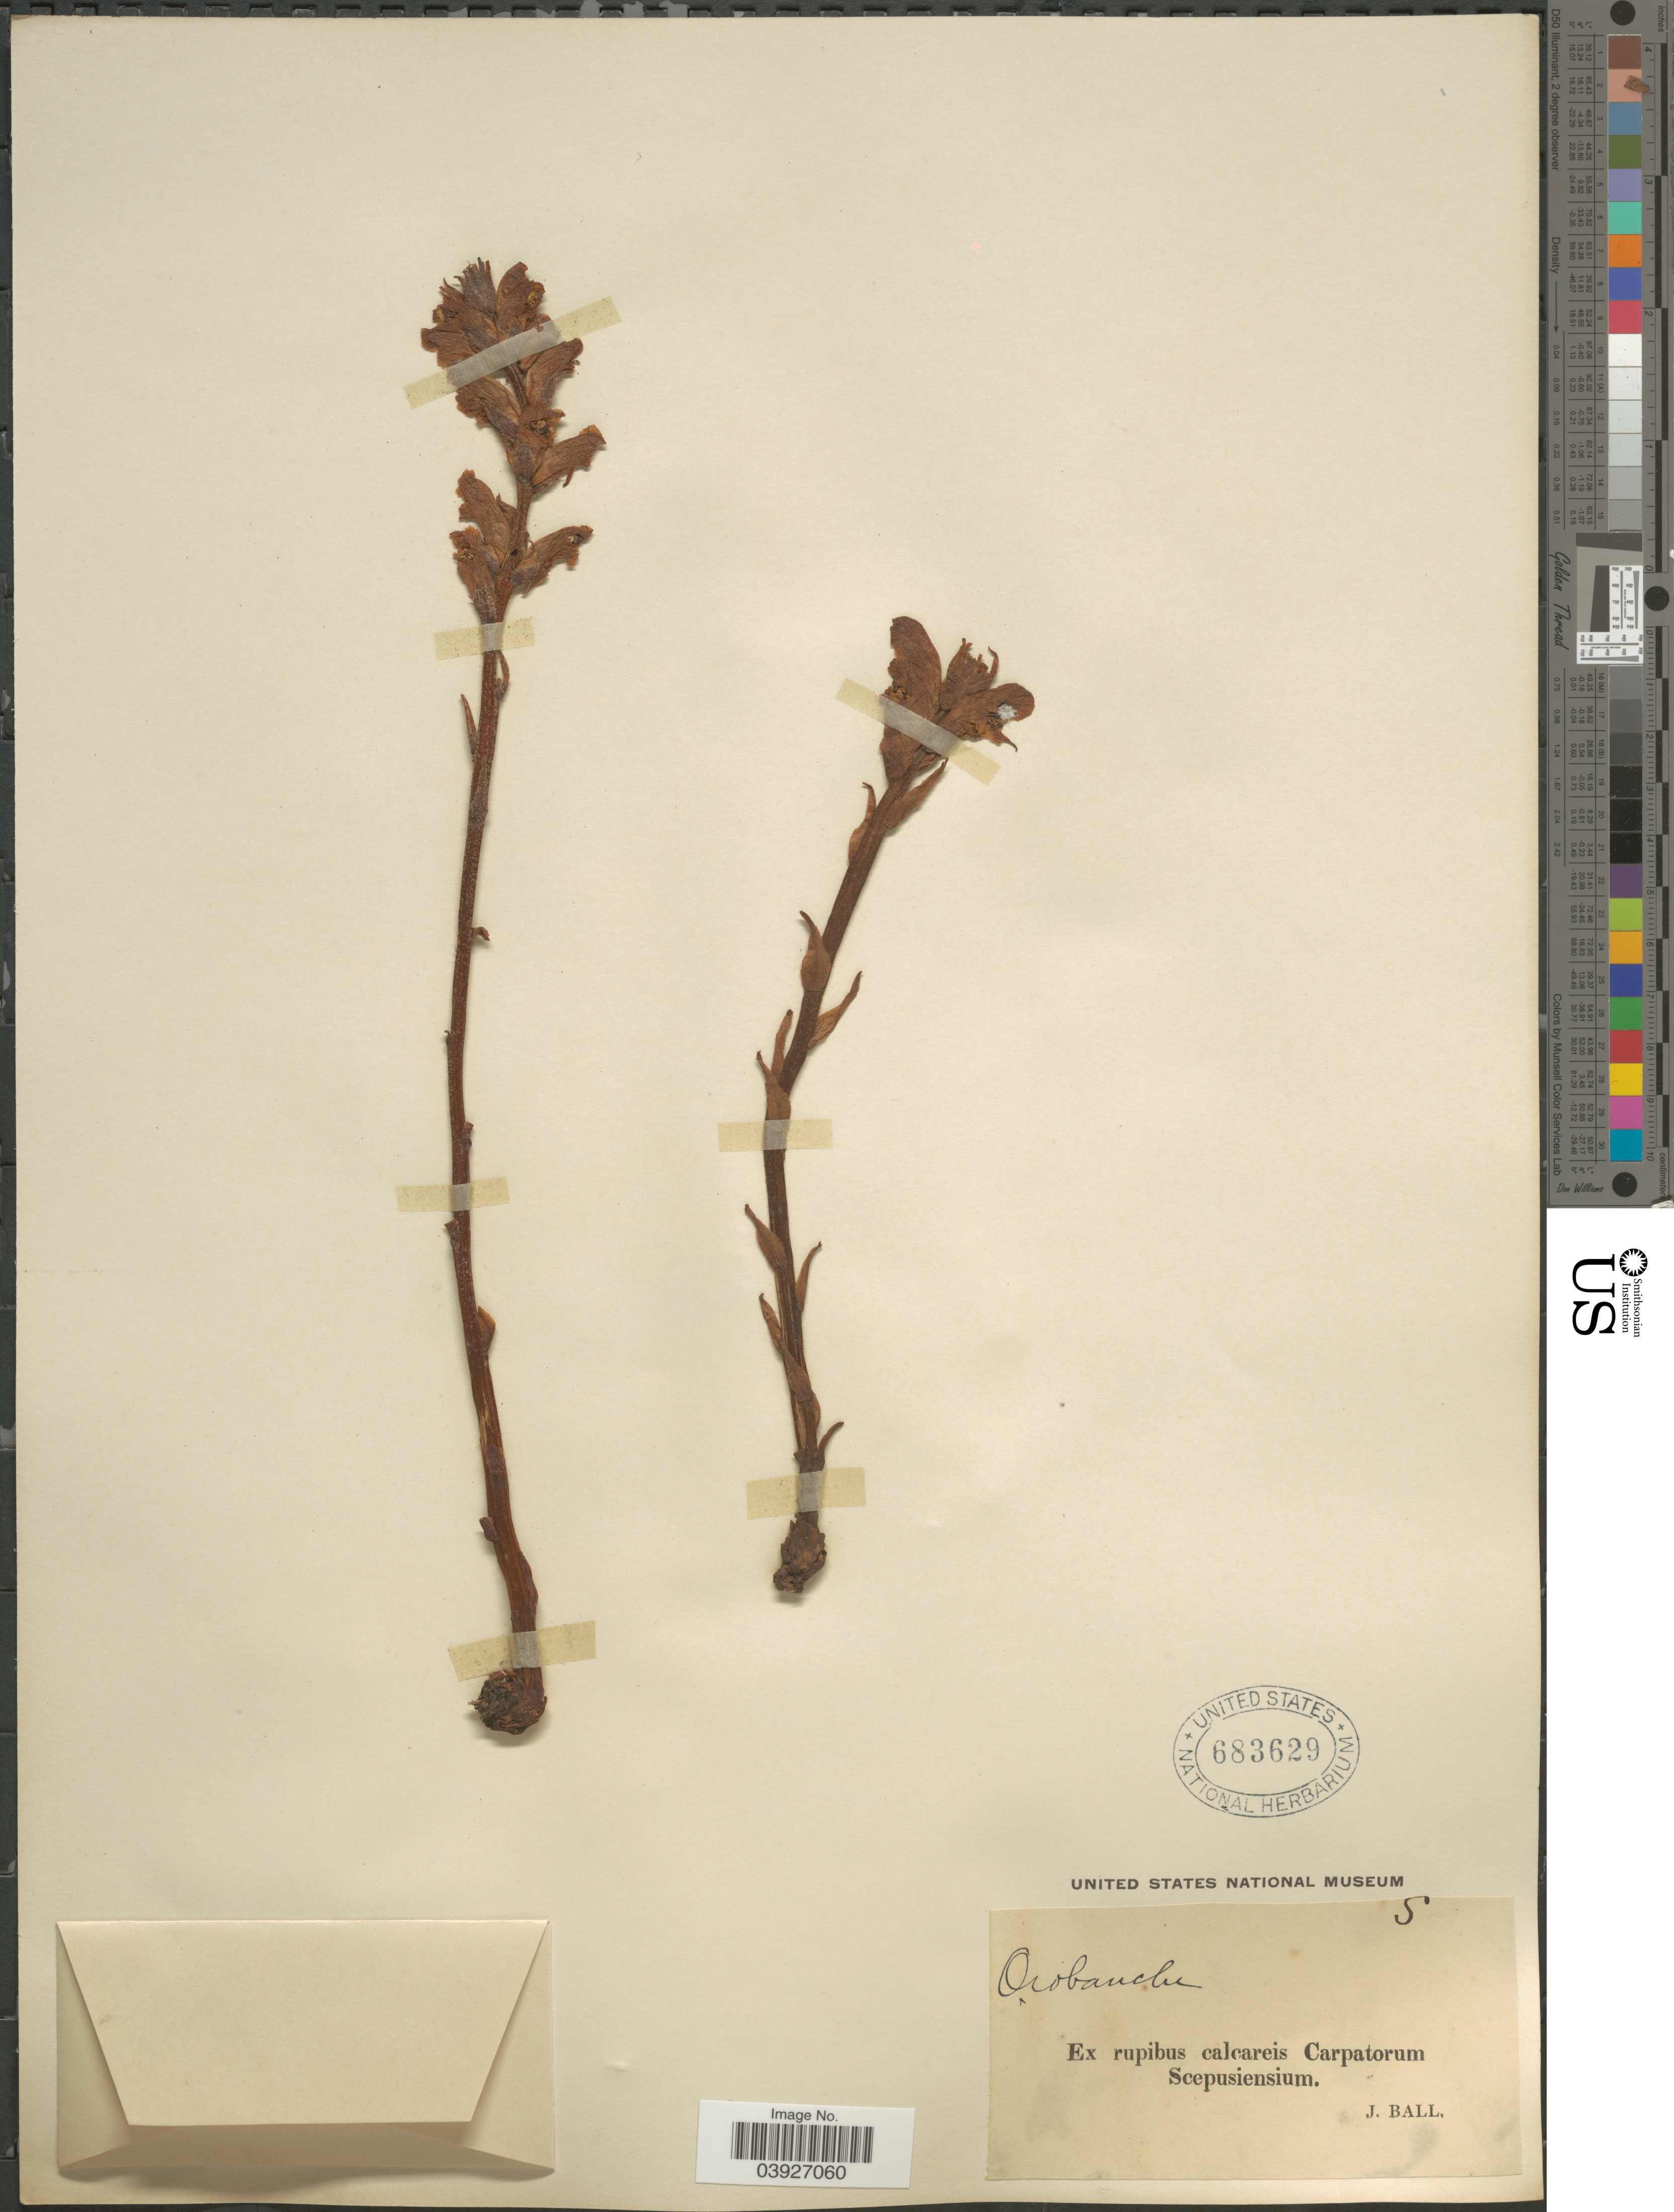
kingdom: Plantae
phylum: Tracheophyta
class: Magnoliopsida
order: Lamiales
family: Orobanchaceae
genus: Orobanche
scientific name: Orobanche sp.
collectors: J. Ball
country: Italy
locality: Ex rupibus calcareis Carpatorum Scepusiensium.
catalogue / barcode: US 683629